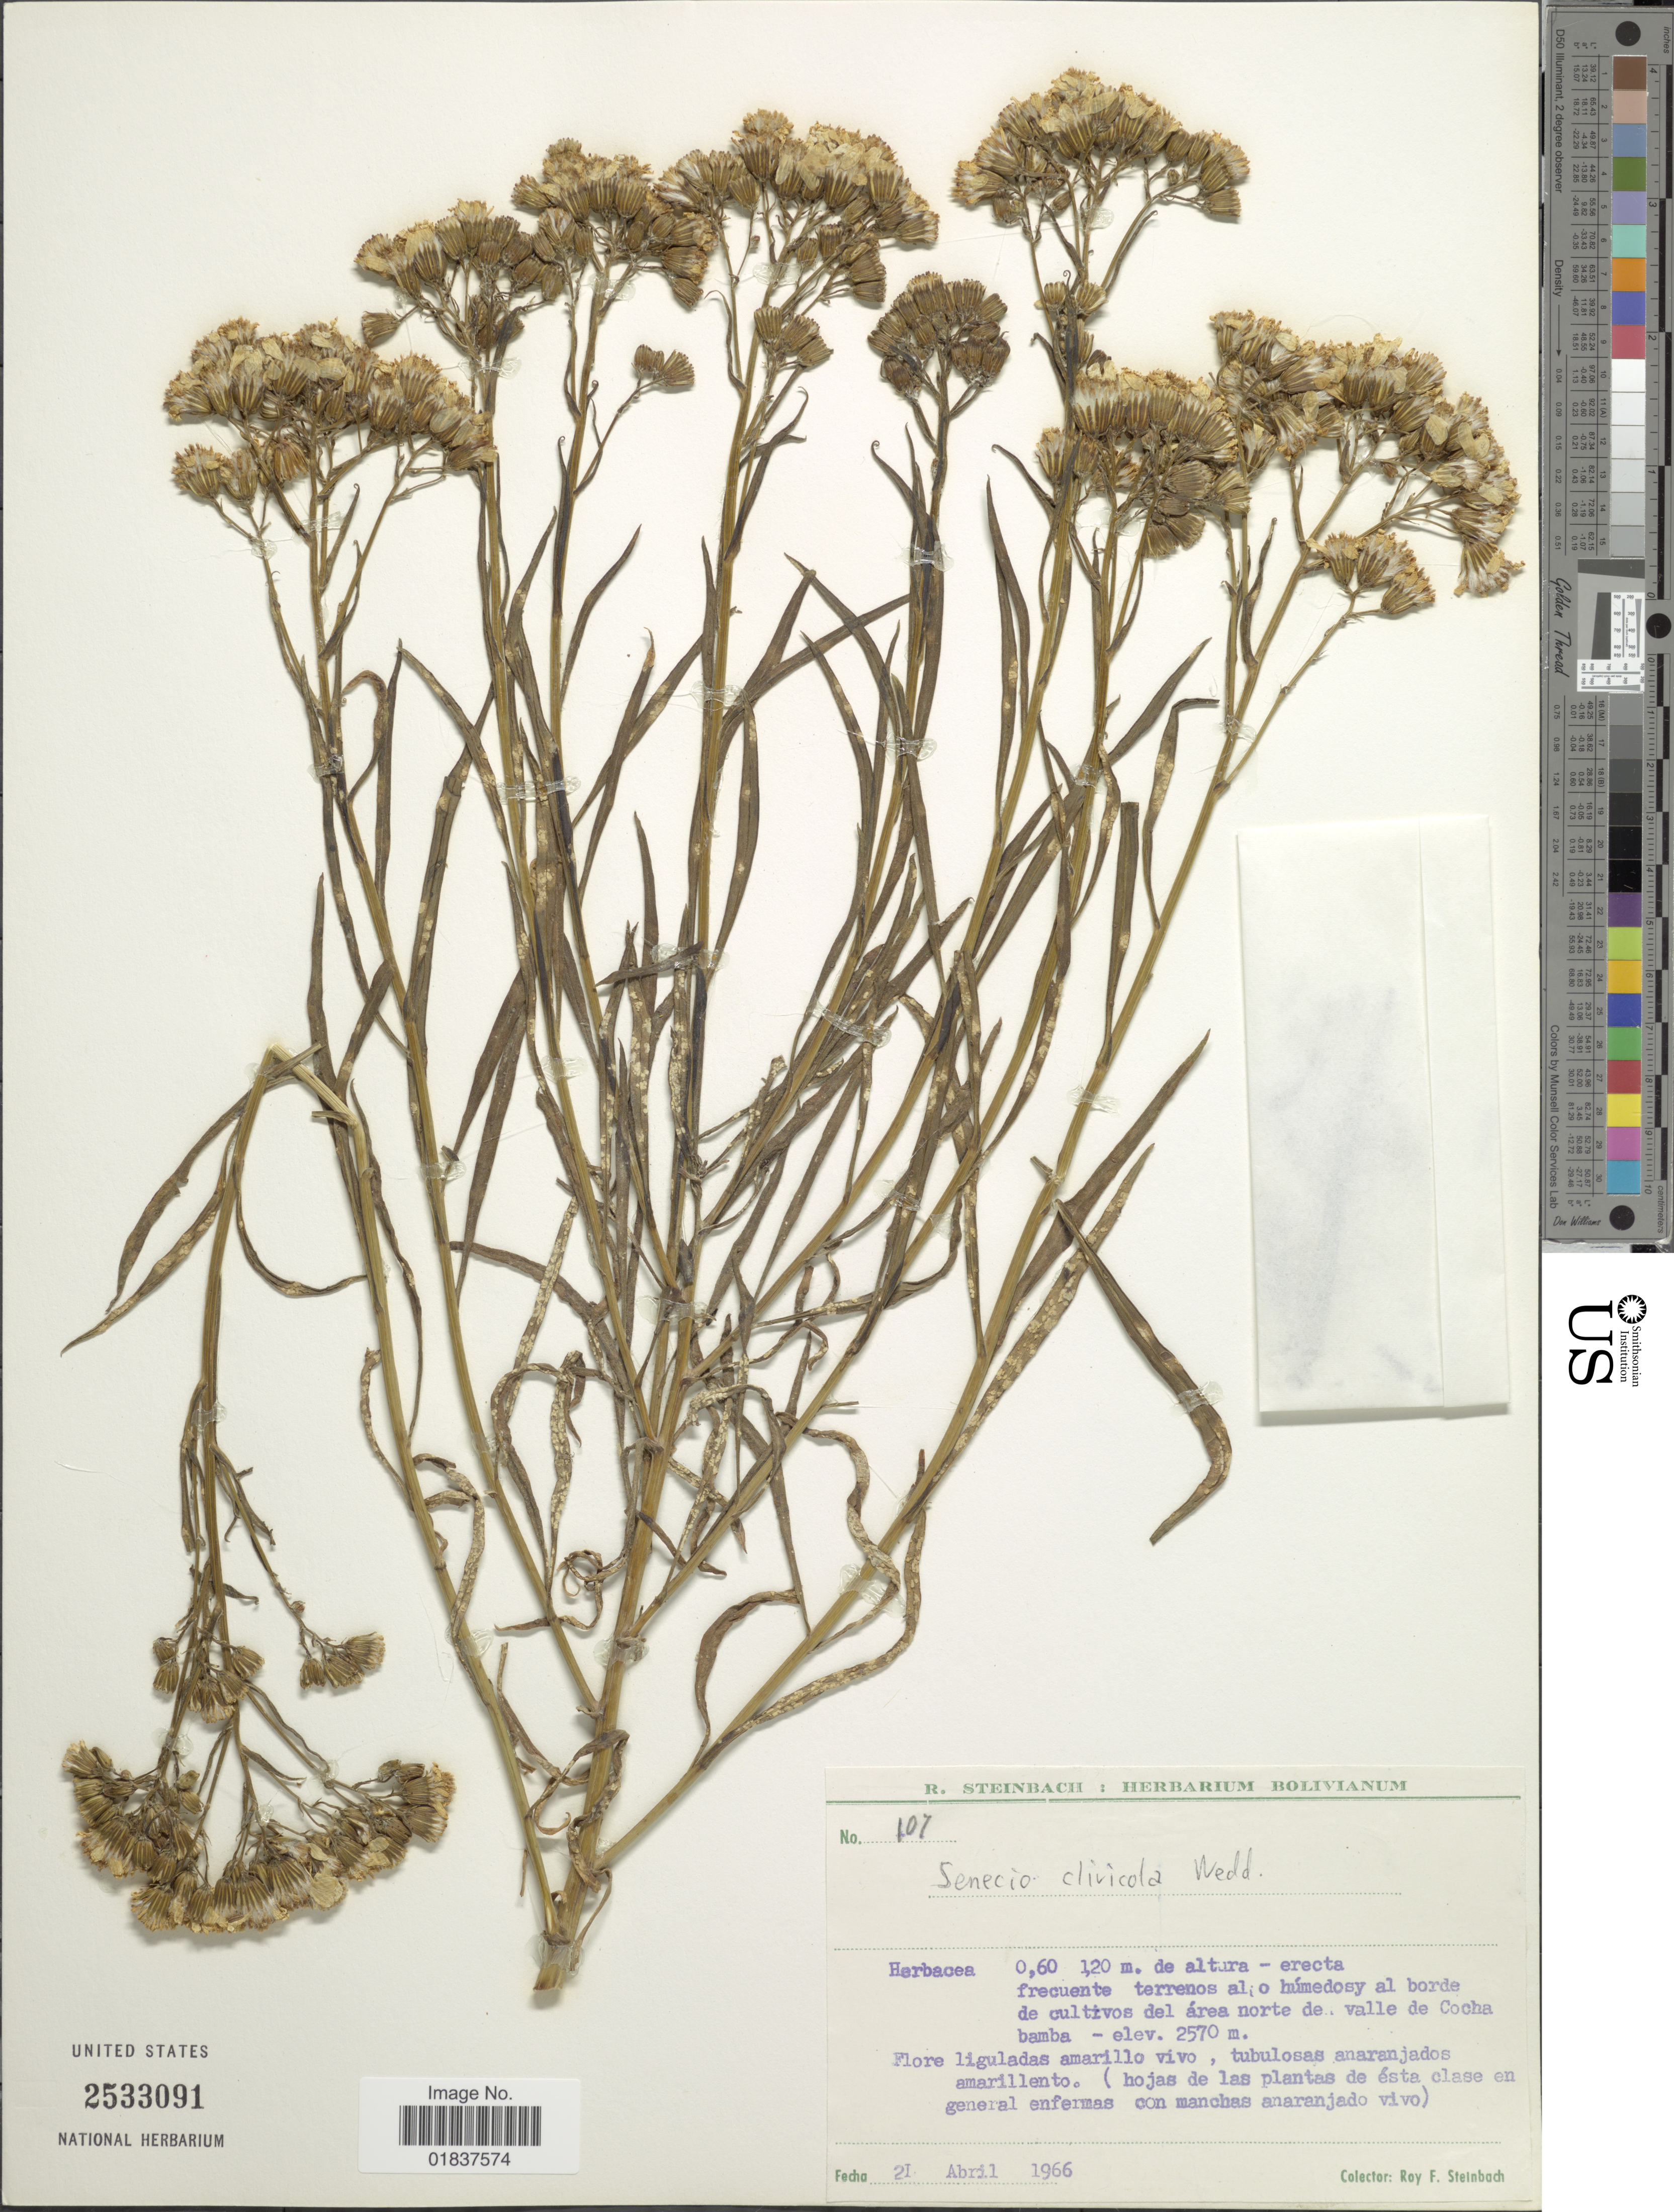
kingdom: Plantae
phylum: Tracheophyta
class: Magnoliopsida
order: Asterales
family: Asteraceae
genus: Senecio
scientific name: Senecio clivicola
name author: Wedd.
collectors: R. F. Steinbach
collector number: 107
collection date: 1966-04-21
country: Bolivia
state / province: Cochabamba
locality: Valle de Cochabamba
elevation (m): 2570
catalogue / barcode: US 2533091